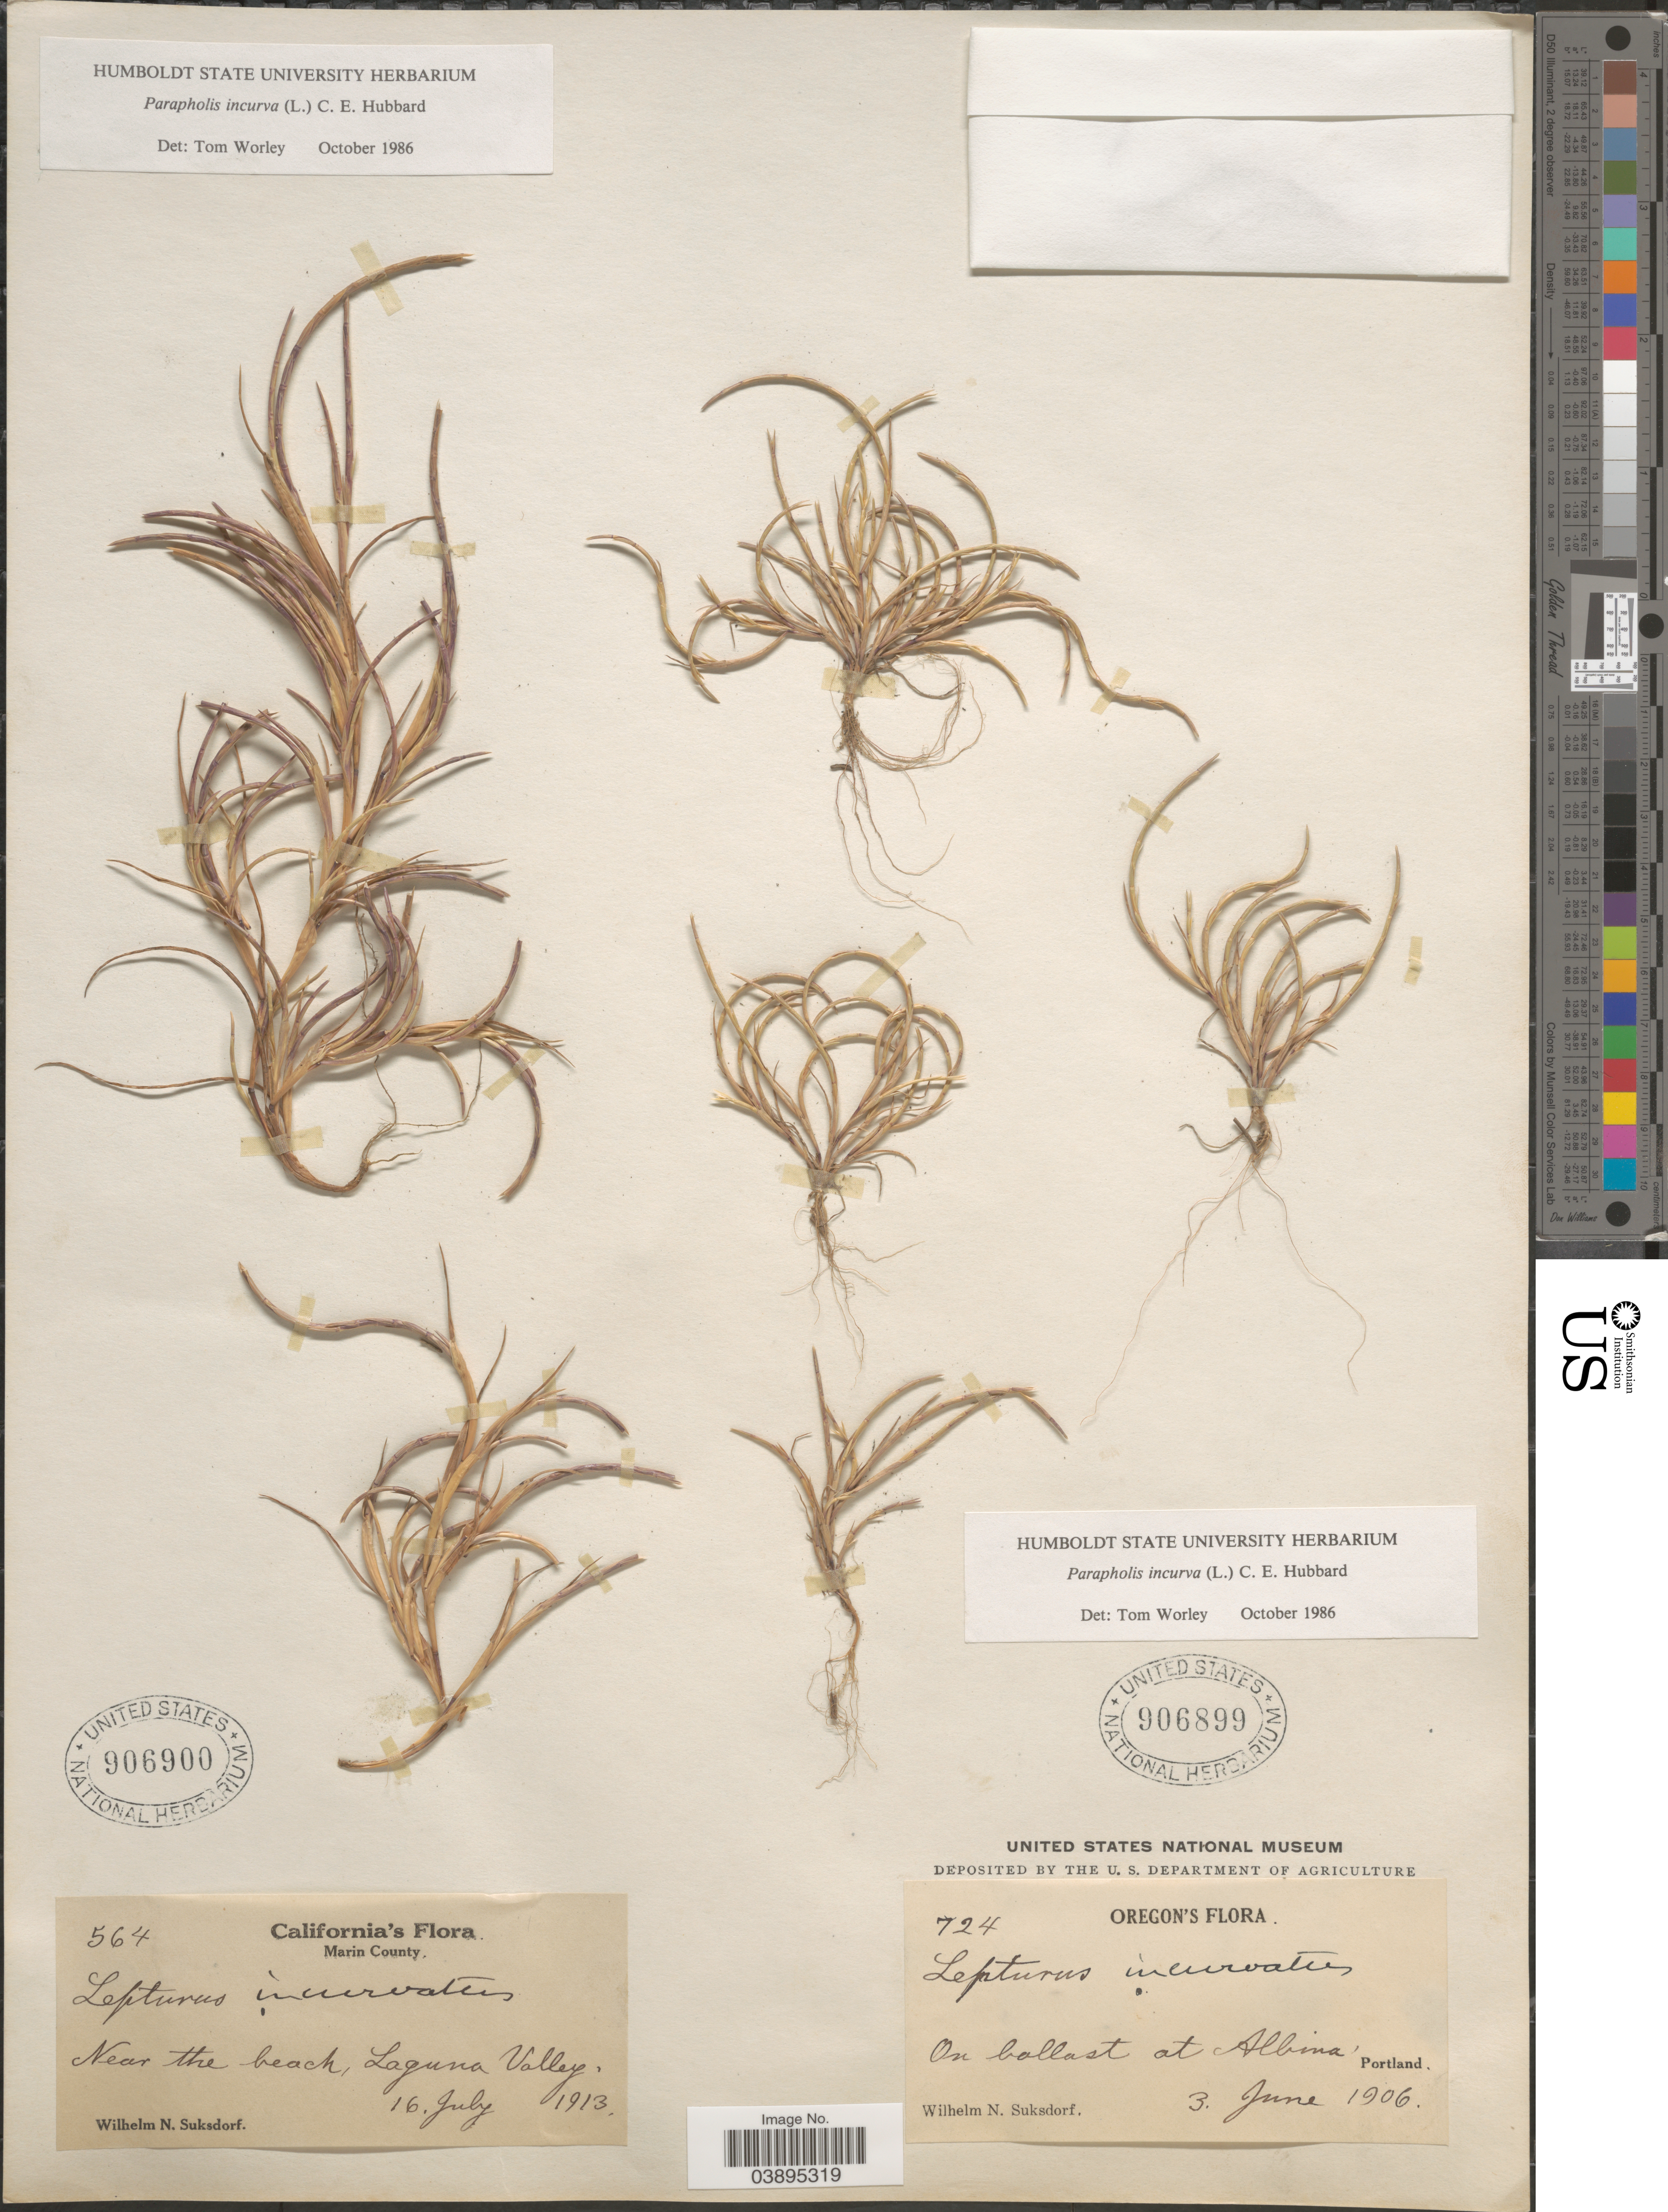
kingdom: Plantae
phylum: Tracheophyta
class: Liliopsida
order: Poales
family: Poaceae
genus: Parapholis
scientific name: Parapholis incurva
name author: (L.) C.E. Hubb.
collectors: W. N. Suksdorf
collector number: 724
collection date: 1906-06-03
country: United States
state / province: Oregon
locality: On ballast at Albina, Portland.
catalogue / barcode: US 906899-2